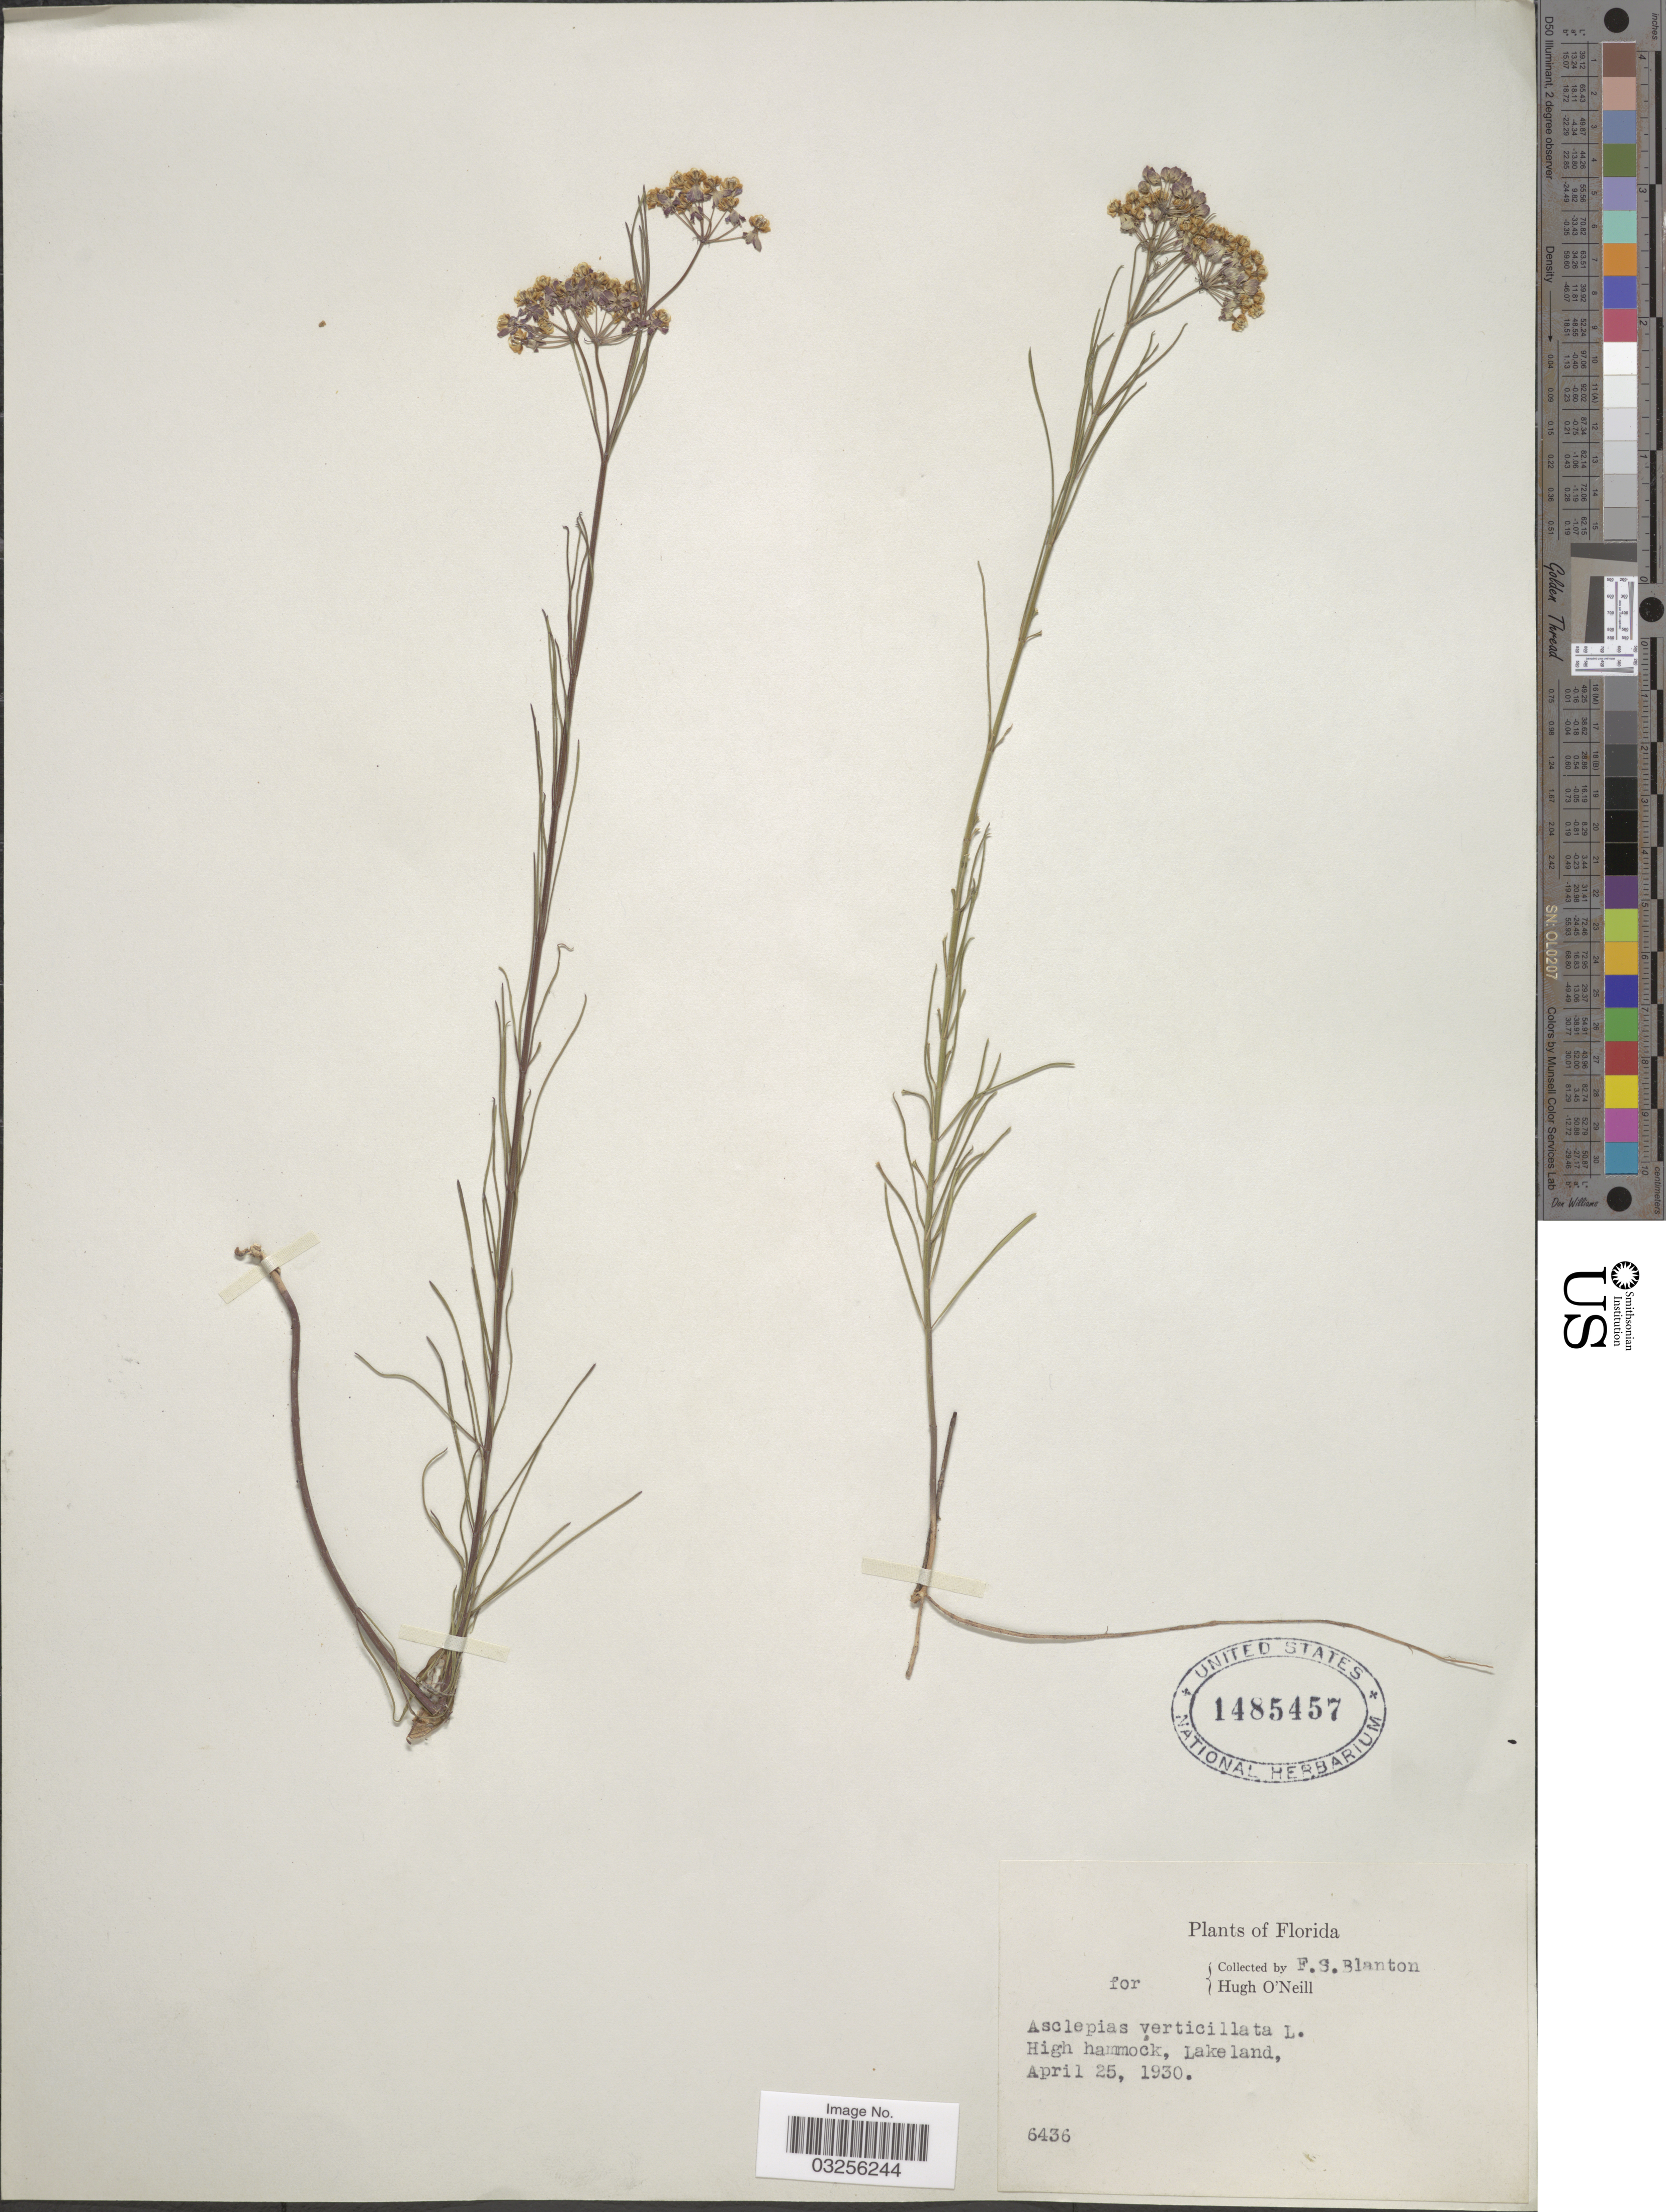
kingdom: Plantae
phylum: Tracheophyta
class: Magnoliopsida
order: Gentianales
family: Apocynaceae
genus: Asclepias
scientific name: Asclepias verticillata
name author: L.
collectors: F. S. Blanton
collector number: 6436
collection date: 1930-04-25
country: United States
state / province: Florida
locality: High hammock, Lakeland.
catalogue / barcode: US 1485457